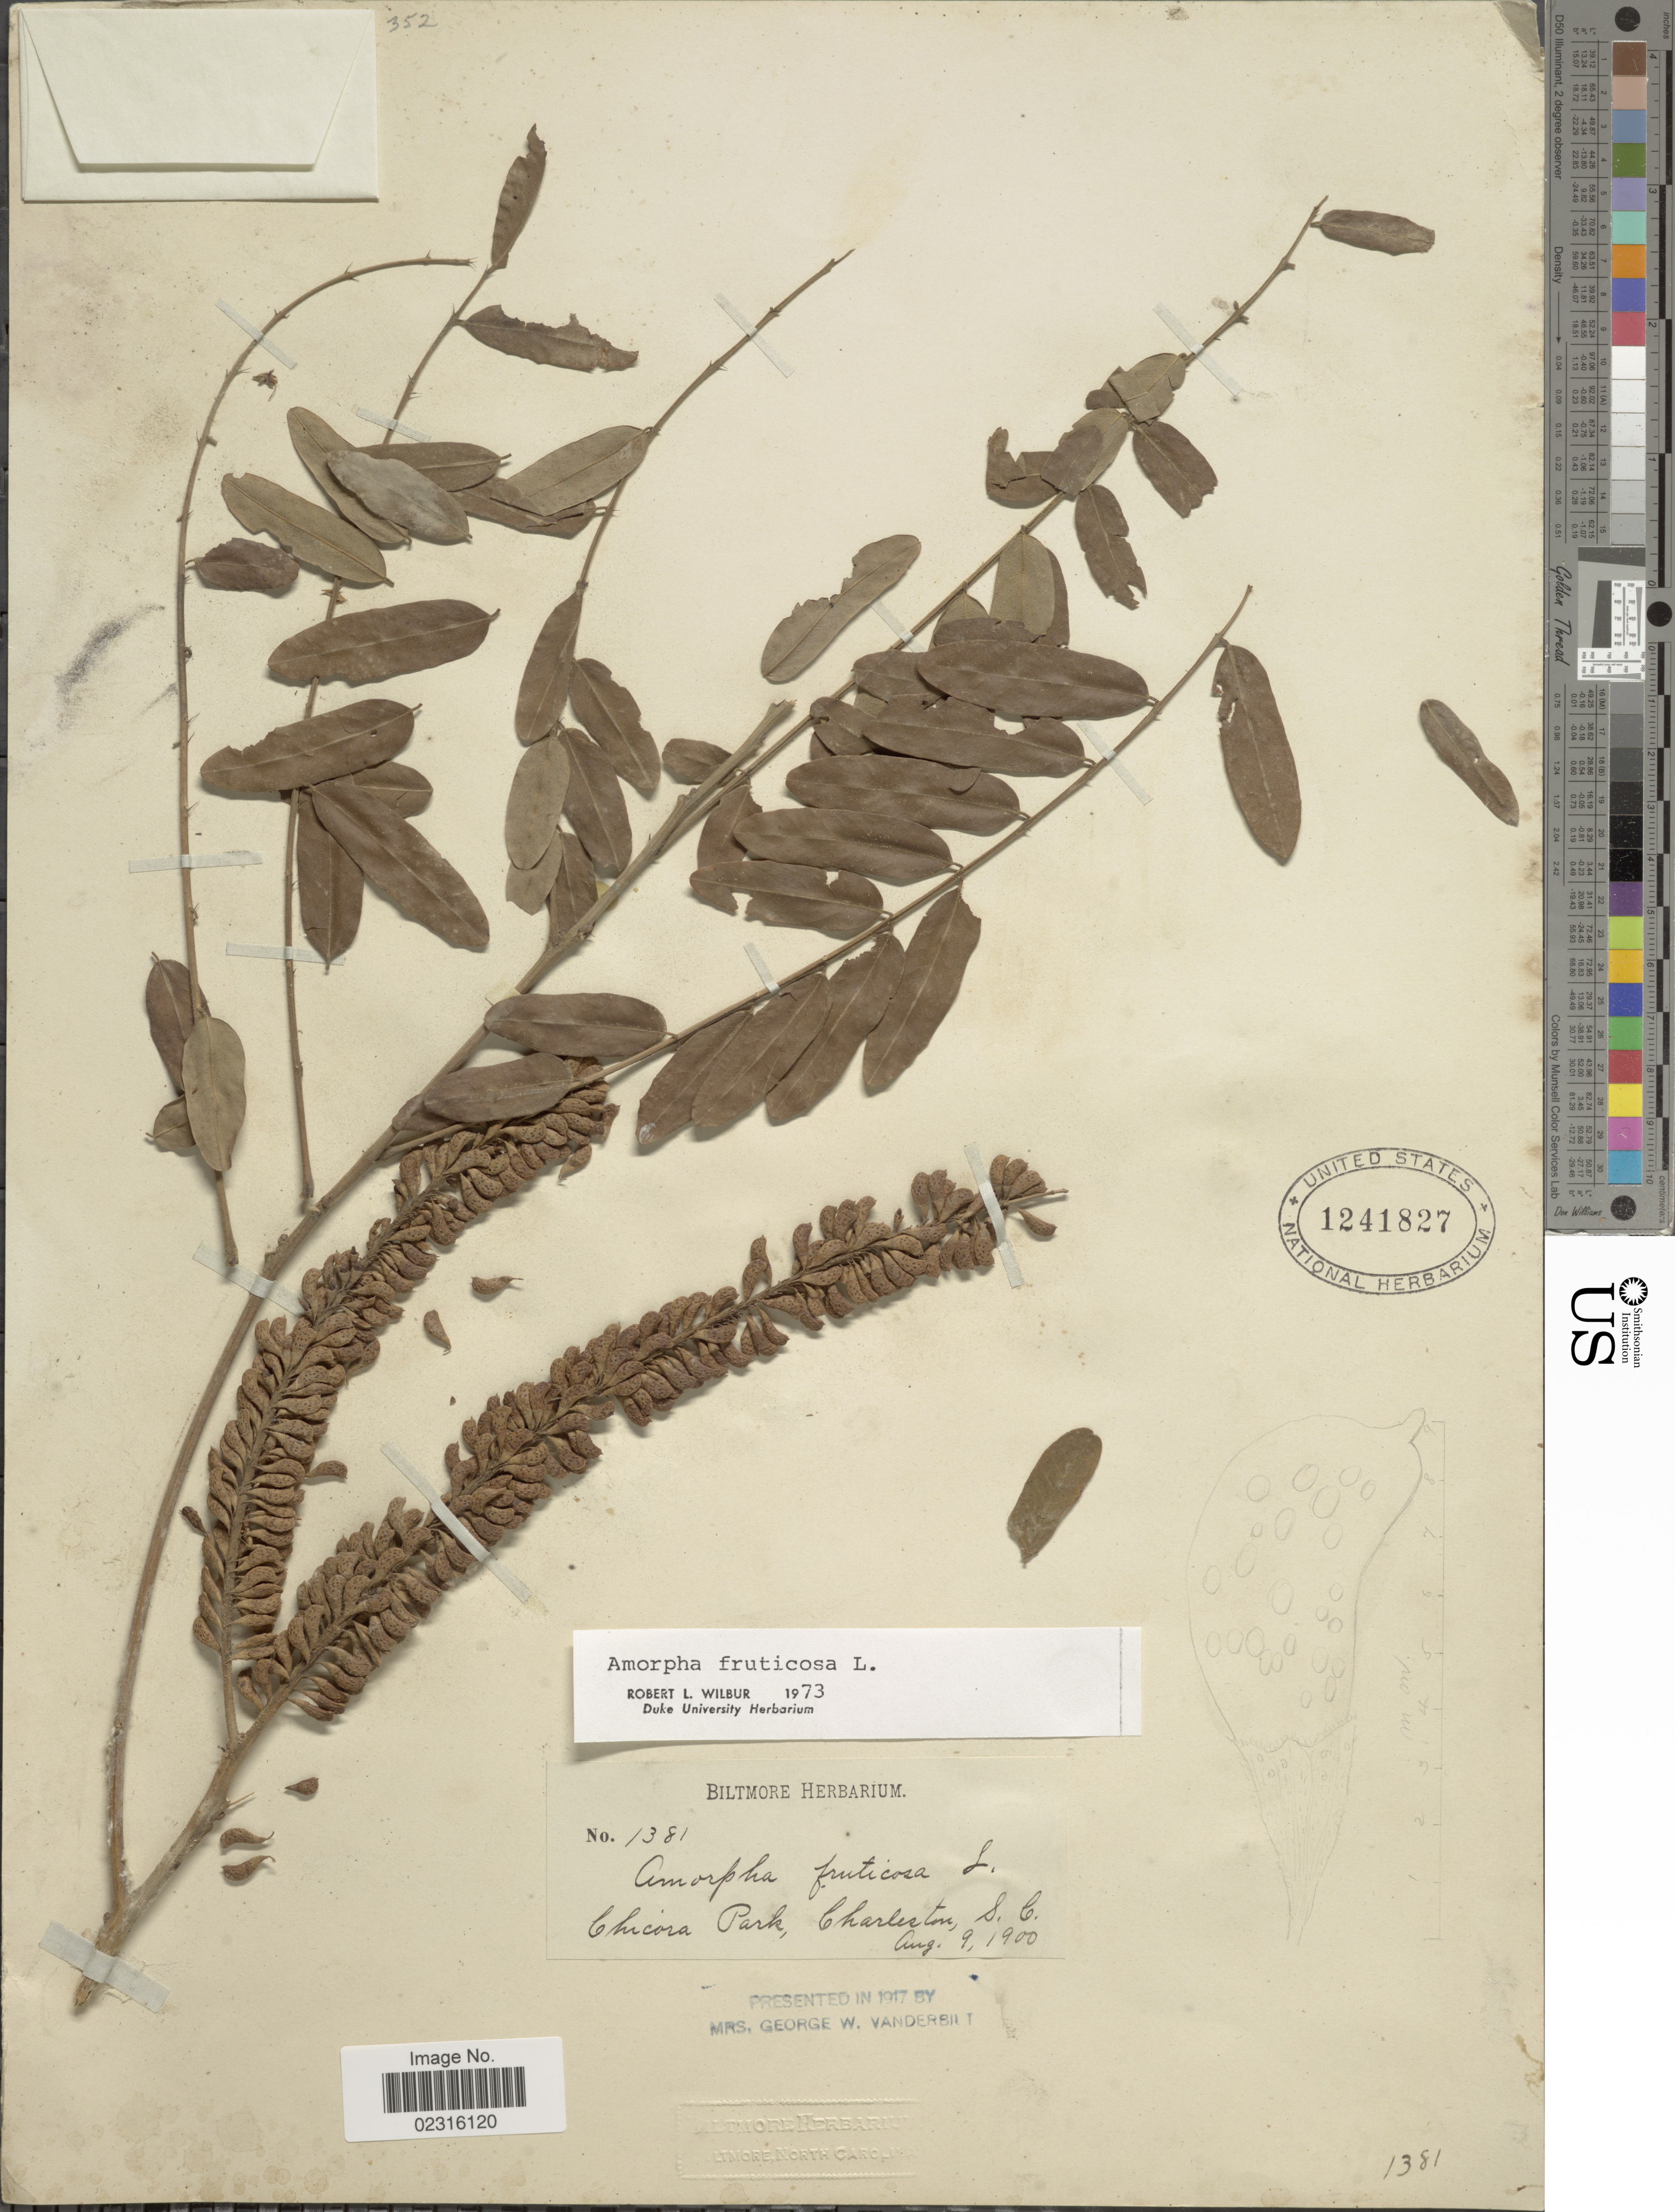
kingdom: Plantae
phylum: Tracheophyta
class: Magnoliopsida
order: Fabales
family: Fabaceae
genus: Amorpha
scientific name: Amorpha fruticosa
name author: L.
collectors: ex herb. Biltmore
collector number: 1381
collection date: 1900-08-09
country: United States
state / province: South Carolina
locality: Chicora Park, Charleston.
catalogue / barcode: US 1241827